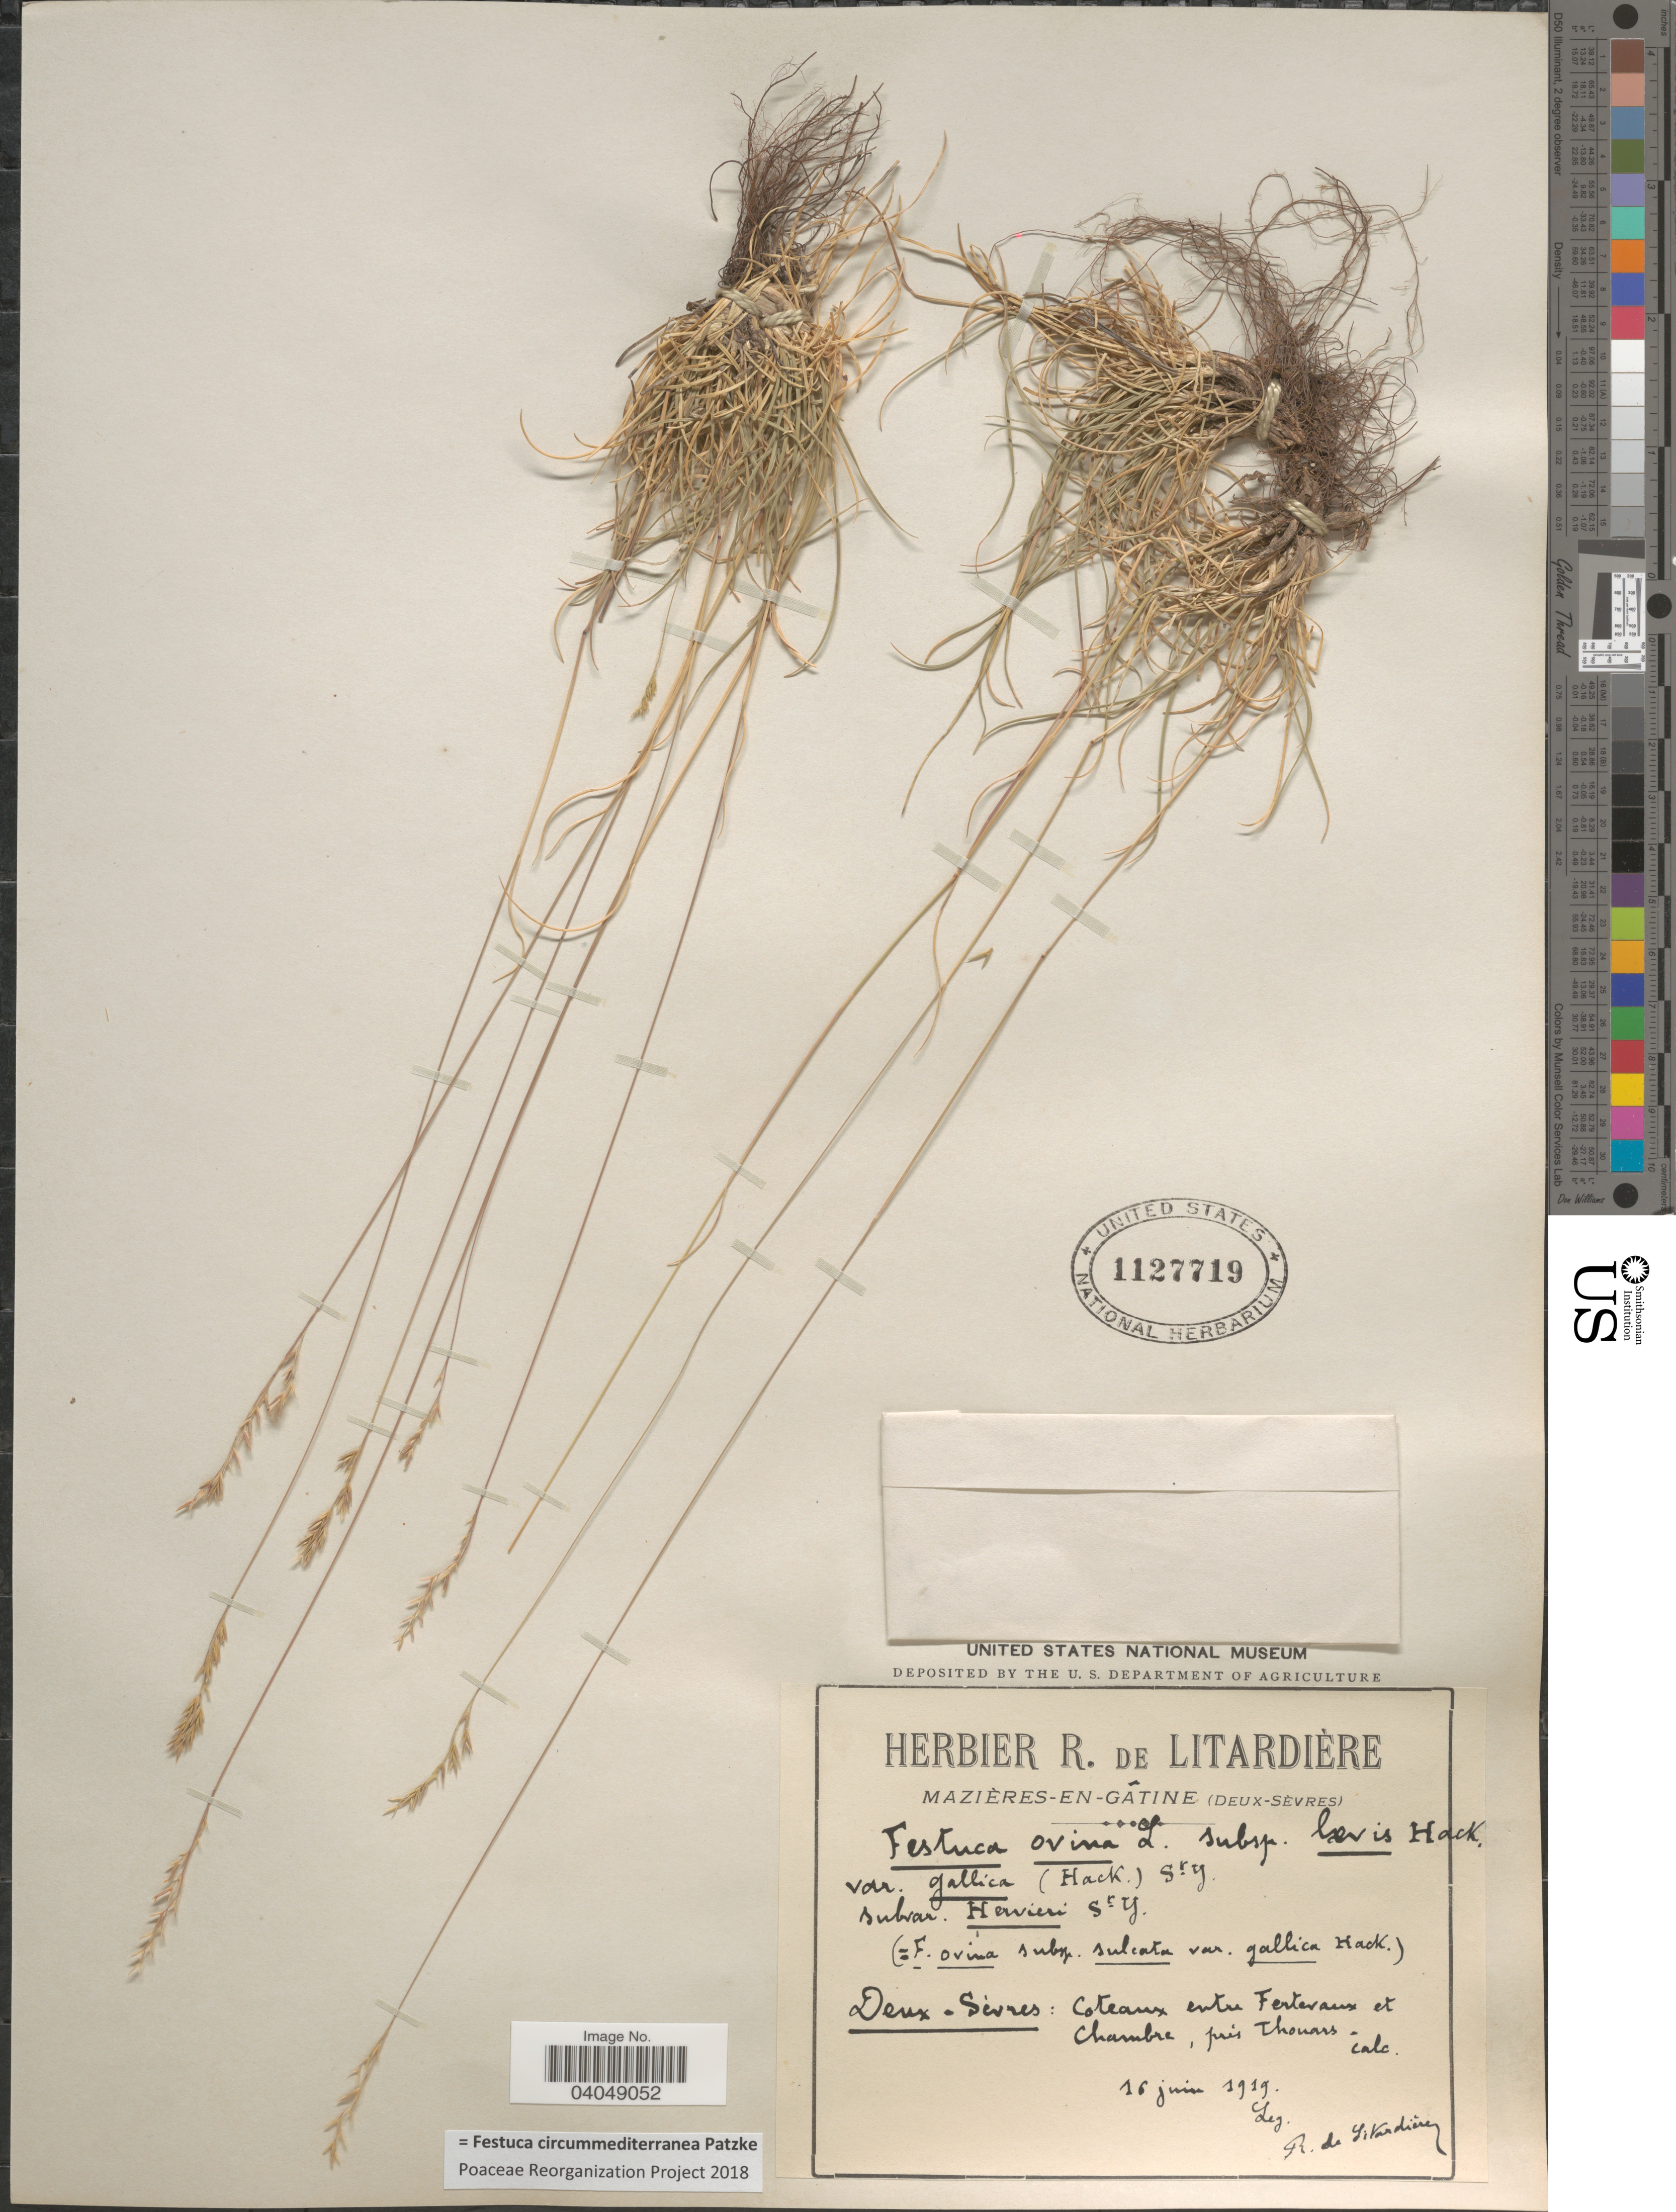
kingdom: Plantae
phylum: Tracheophyta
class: Liliopsida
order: Poales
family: Poaceae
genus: Festuca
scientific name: Festuca circummediterranea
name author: Patzke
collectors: R. Litardiere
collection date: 1929-06-16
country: France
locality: Deux-Sévres: Coteaux entre Ferteraux et Chambre, prés Thouars.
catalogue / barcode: US 1127719